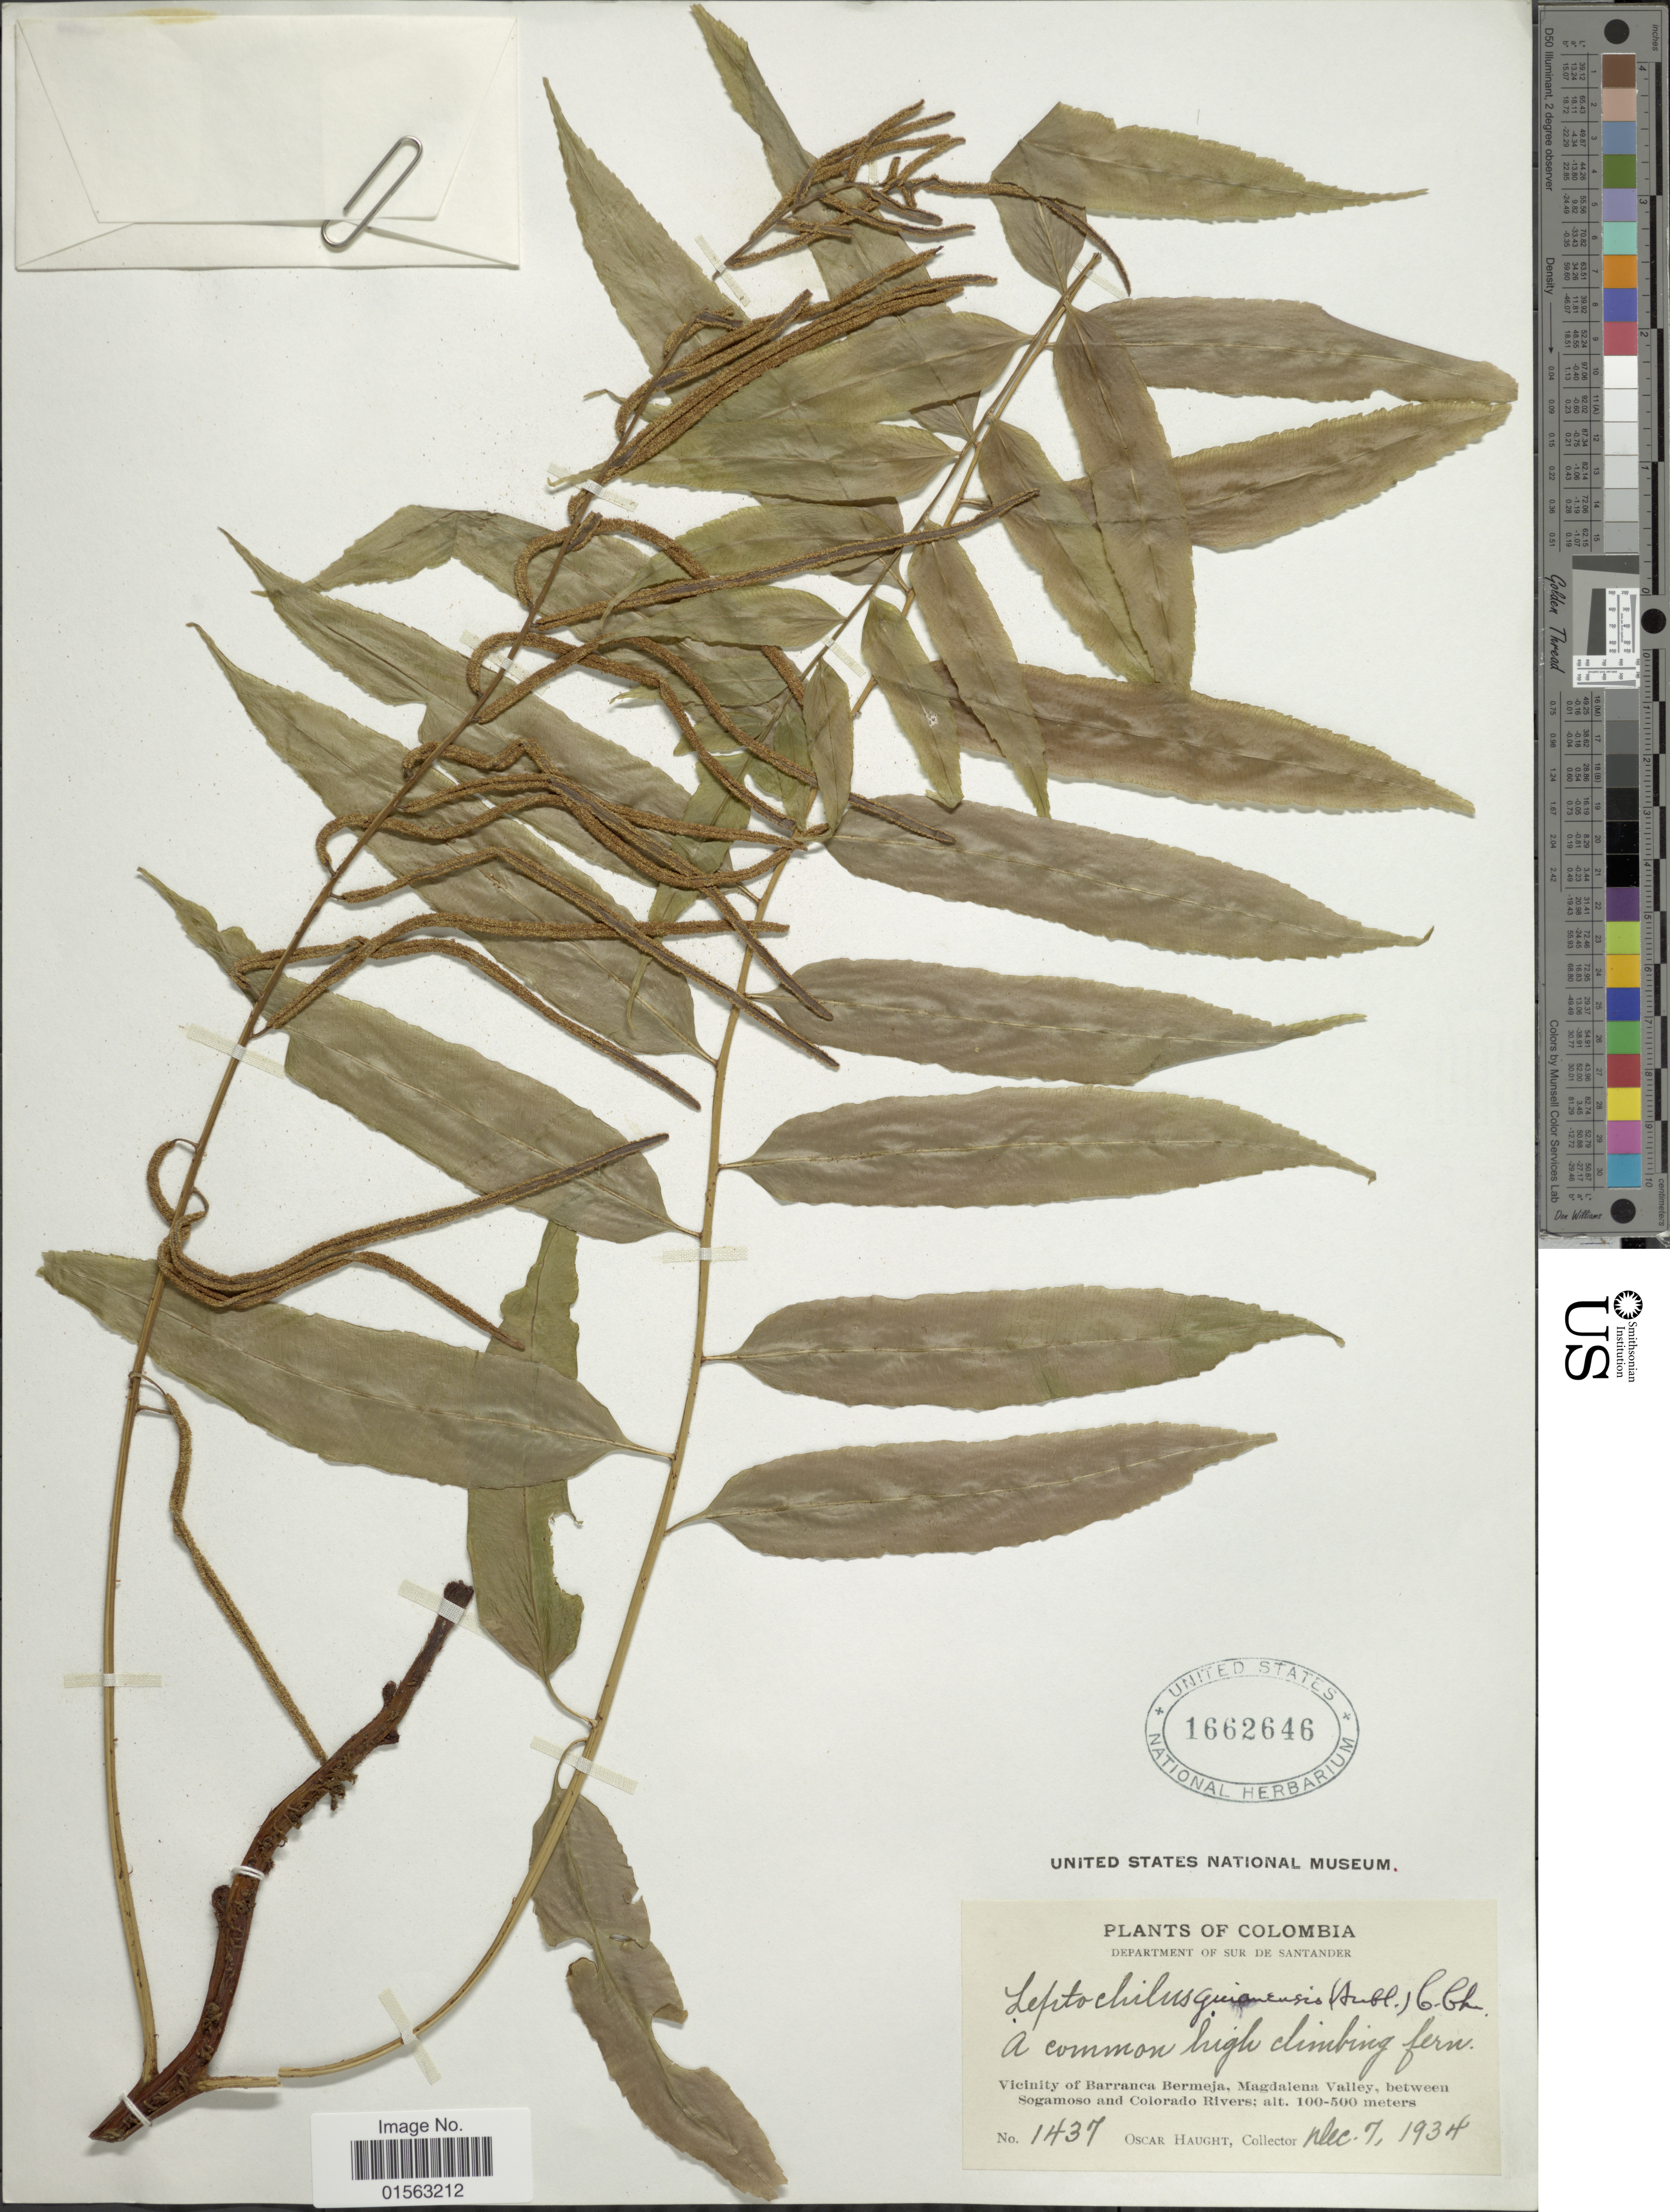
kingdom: Plantae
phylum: Tracheophyta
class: Polypodiopsida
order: Polypodiales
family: Dryopteridaceae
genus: Mickelia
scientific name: Mickelia guianensis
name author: (Aubl.) R.C. Moran et al.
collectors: O. L. Haught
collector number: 1437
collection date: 1934-12-07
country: Colombia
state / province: Santander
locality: Colombia, Department of Sur De Santander, Vicinity of Barranca Barmeja, Magdalena Valley, between Sogamoso and Colorado Rivers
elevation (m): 100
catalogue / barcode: US 1662646